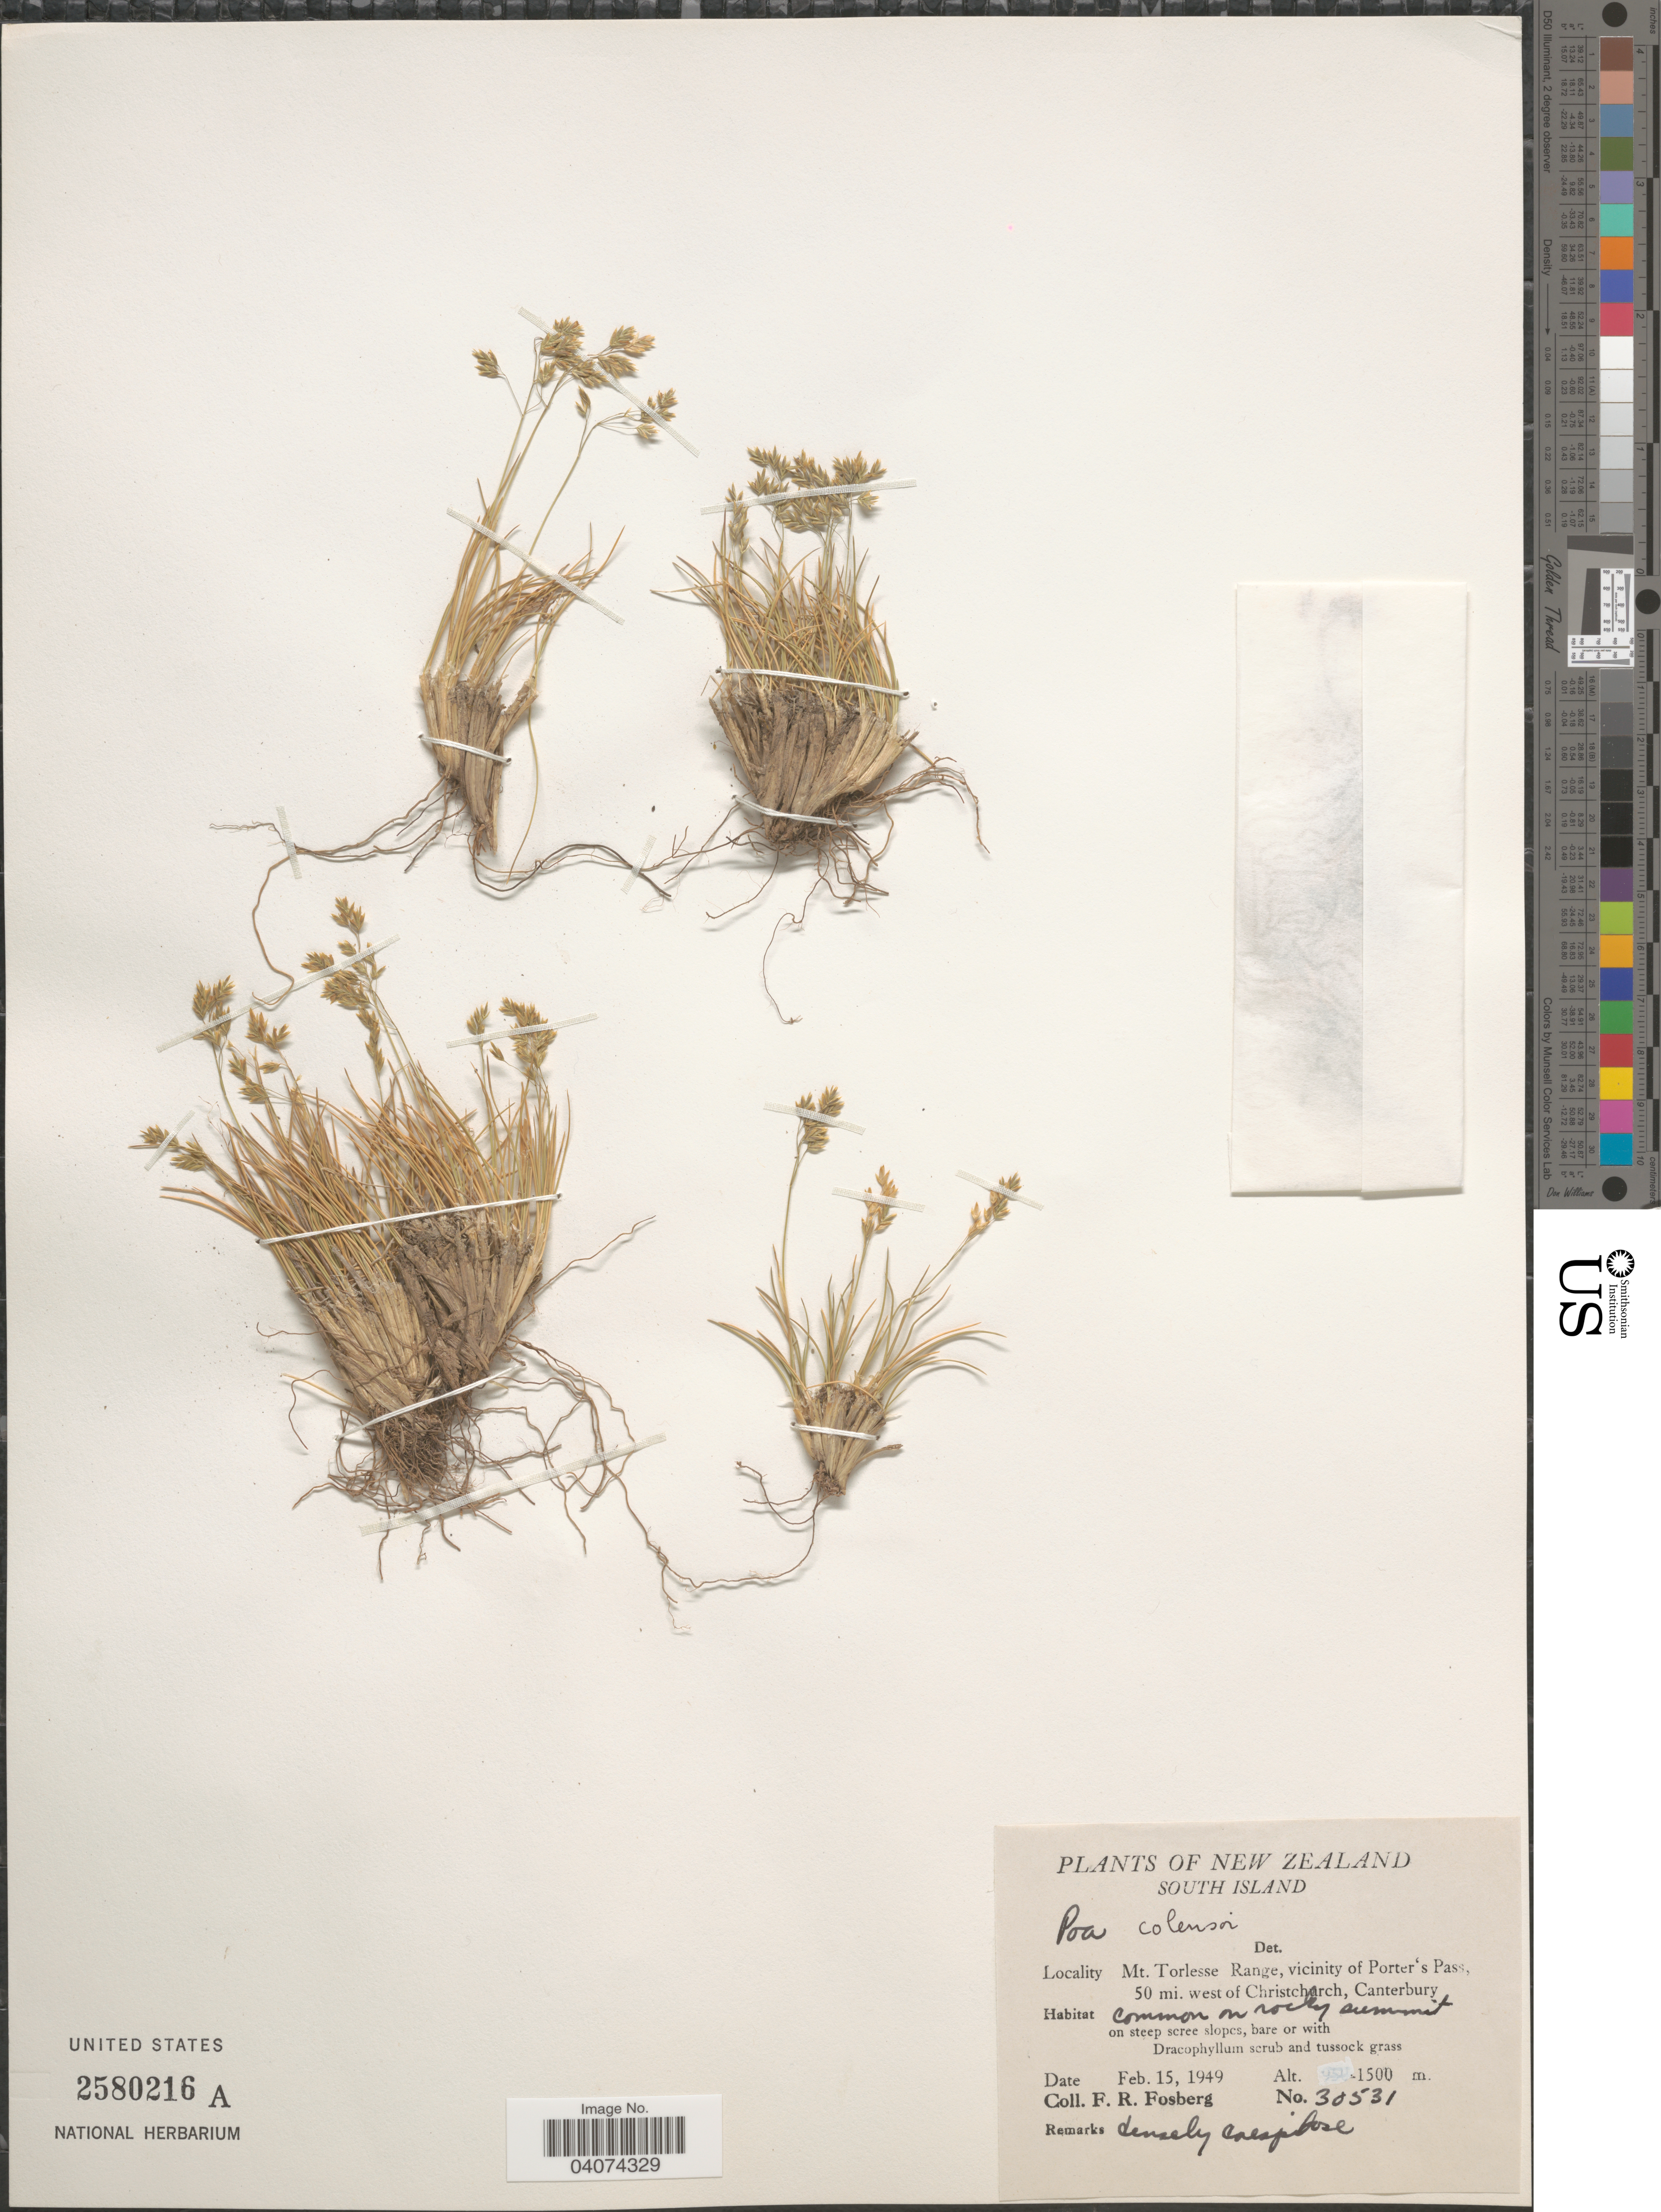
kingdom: Plantae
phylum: Tracheophyta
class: Liliopsida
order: Poales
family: Poaceae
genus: Poa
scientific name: Poa colensoi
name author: Hook. f.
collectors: F. R. Fosberg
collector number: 30531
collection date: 1949-02-15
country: New Zealand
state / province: Canterbury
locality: South Island. Mt. Torlesse Range, vicinity of Porter's Pass 50 mi. west of Christchurch. Common on rocky summit on steep scree slopes.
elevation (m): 1500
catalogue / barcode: US 2580216A